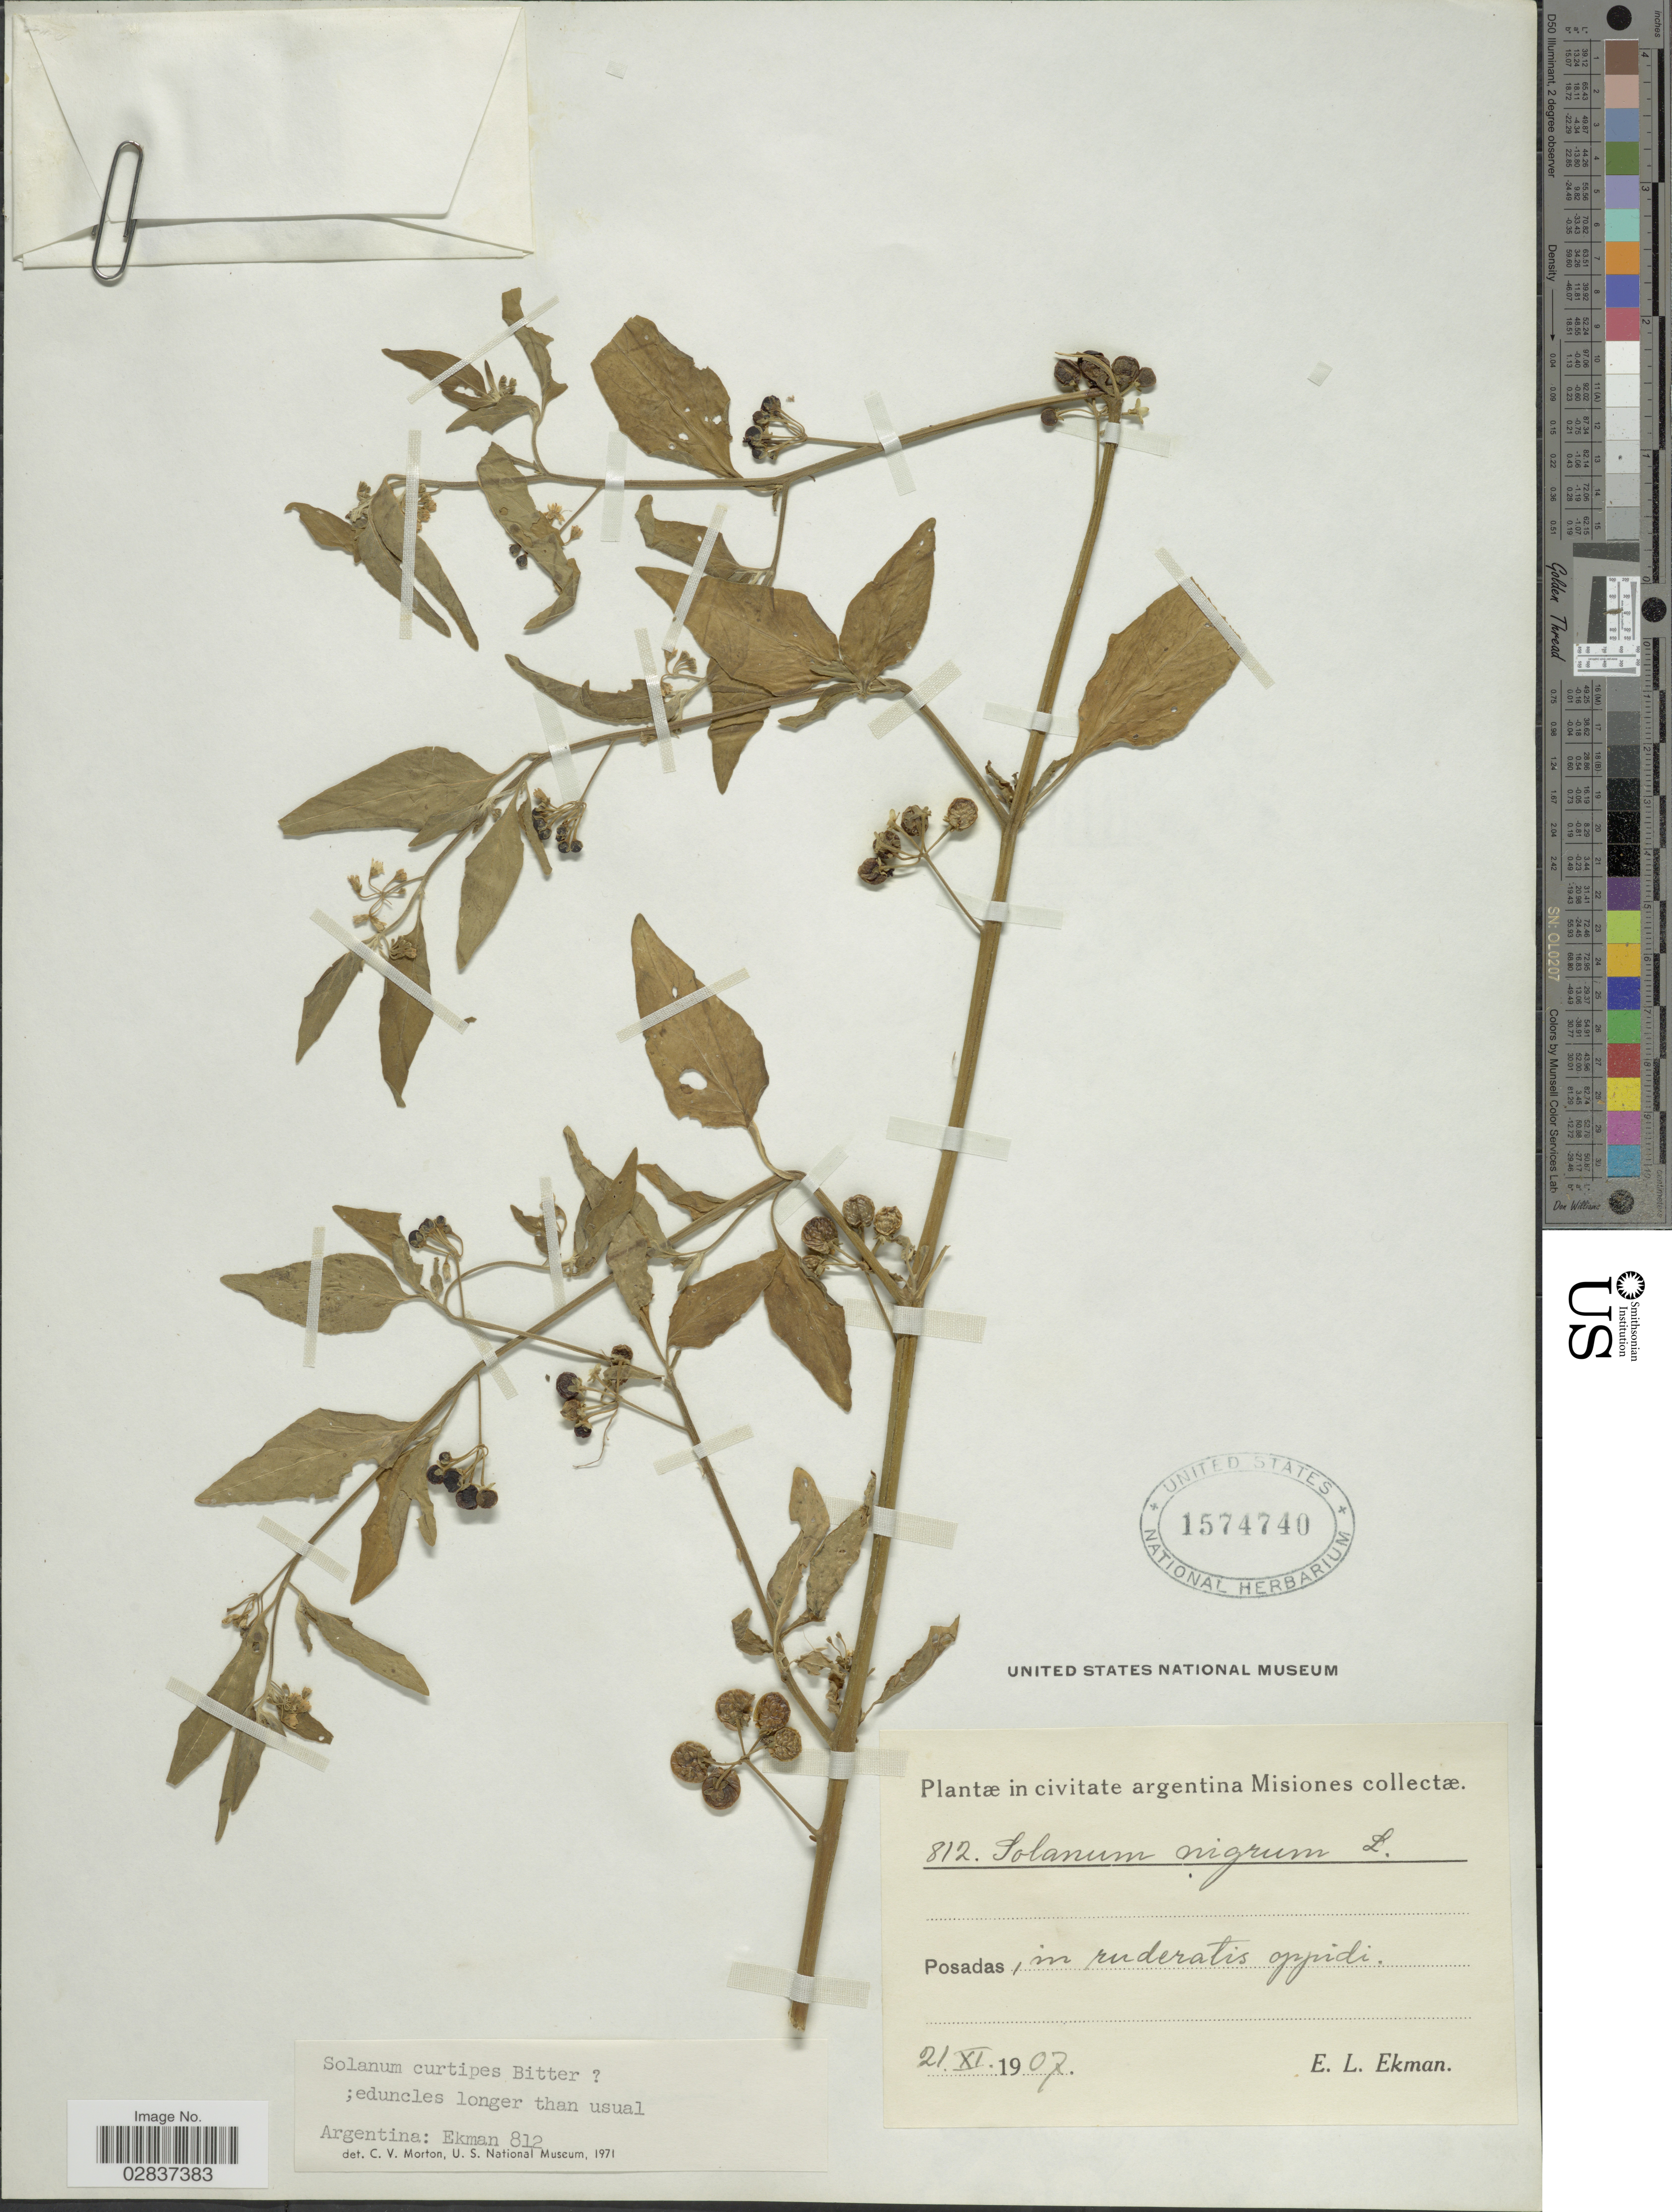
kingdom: Plantae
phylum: Tracheophyta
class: Magnoliopsida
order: Solanales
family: Solanaceae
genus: Solanum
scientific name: Solanum curtipes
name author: Bitter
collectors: E. L. Ekman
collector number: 812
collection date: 1907-11-21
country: Argentina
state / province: Misiones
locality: Posadas.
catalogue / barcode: US 1574740